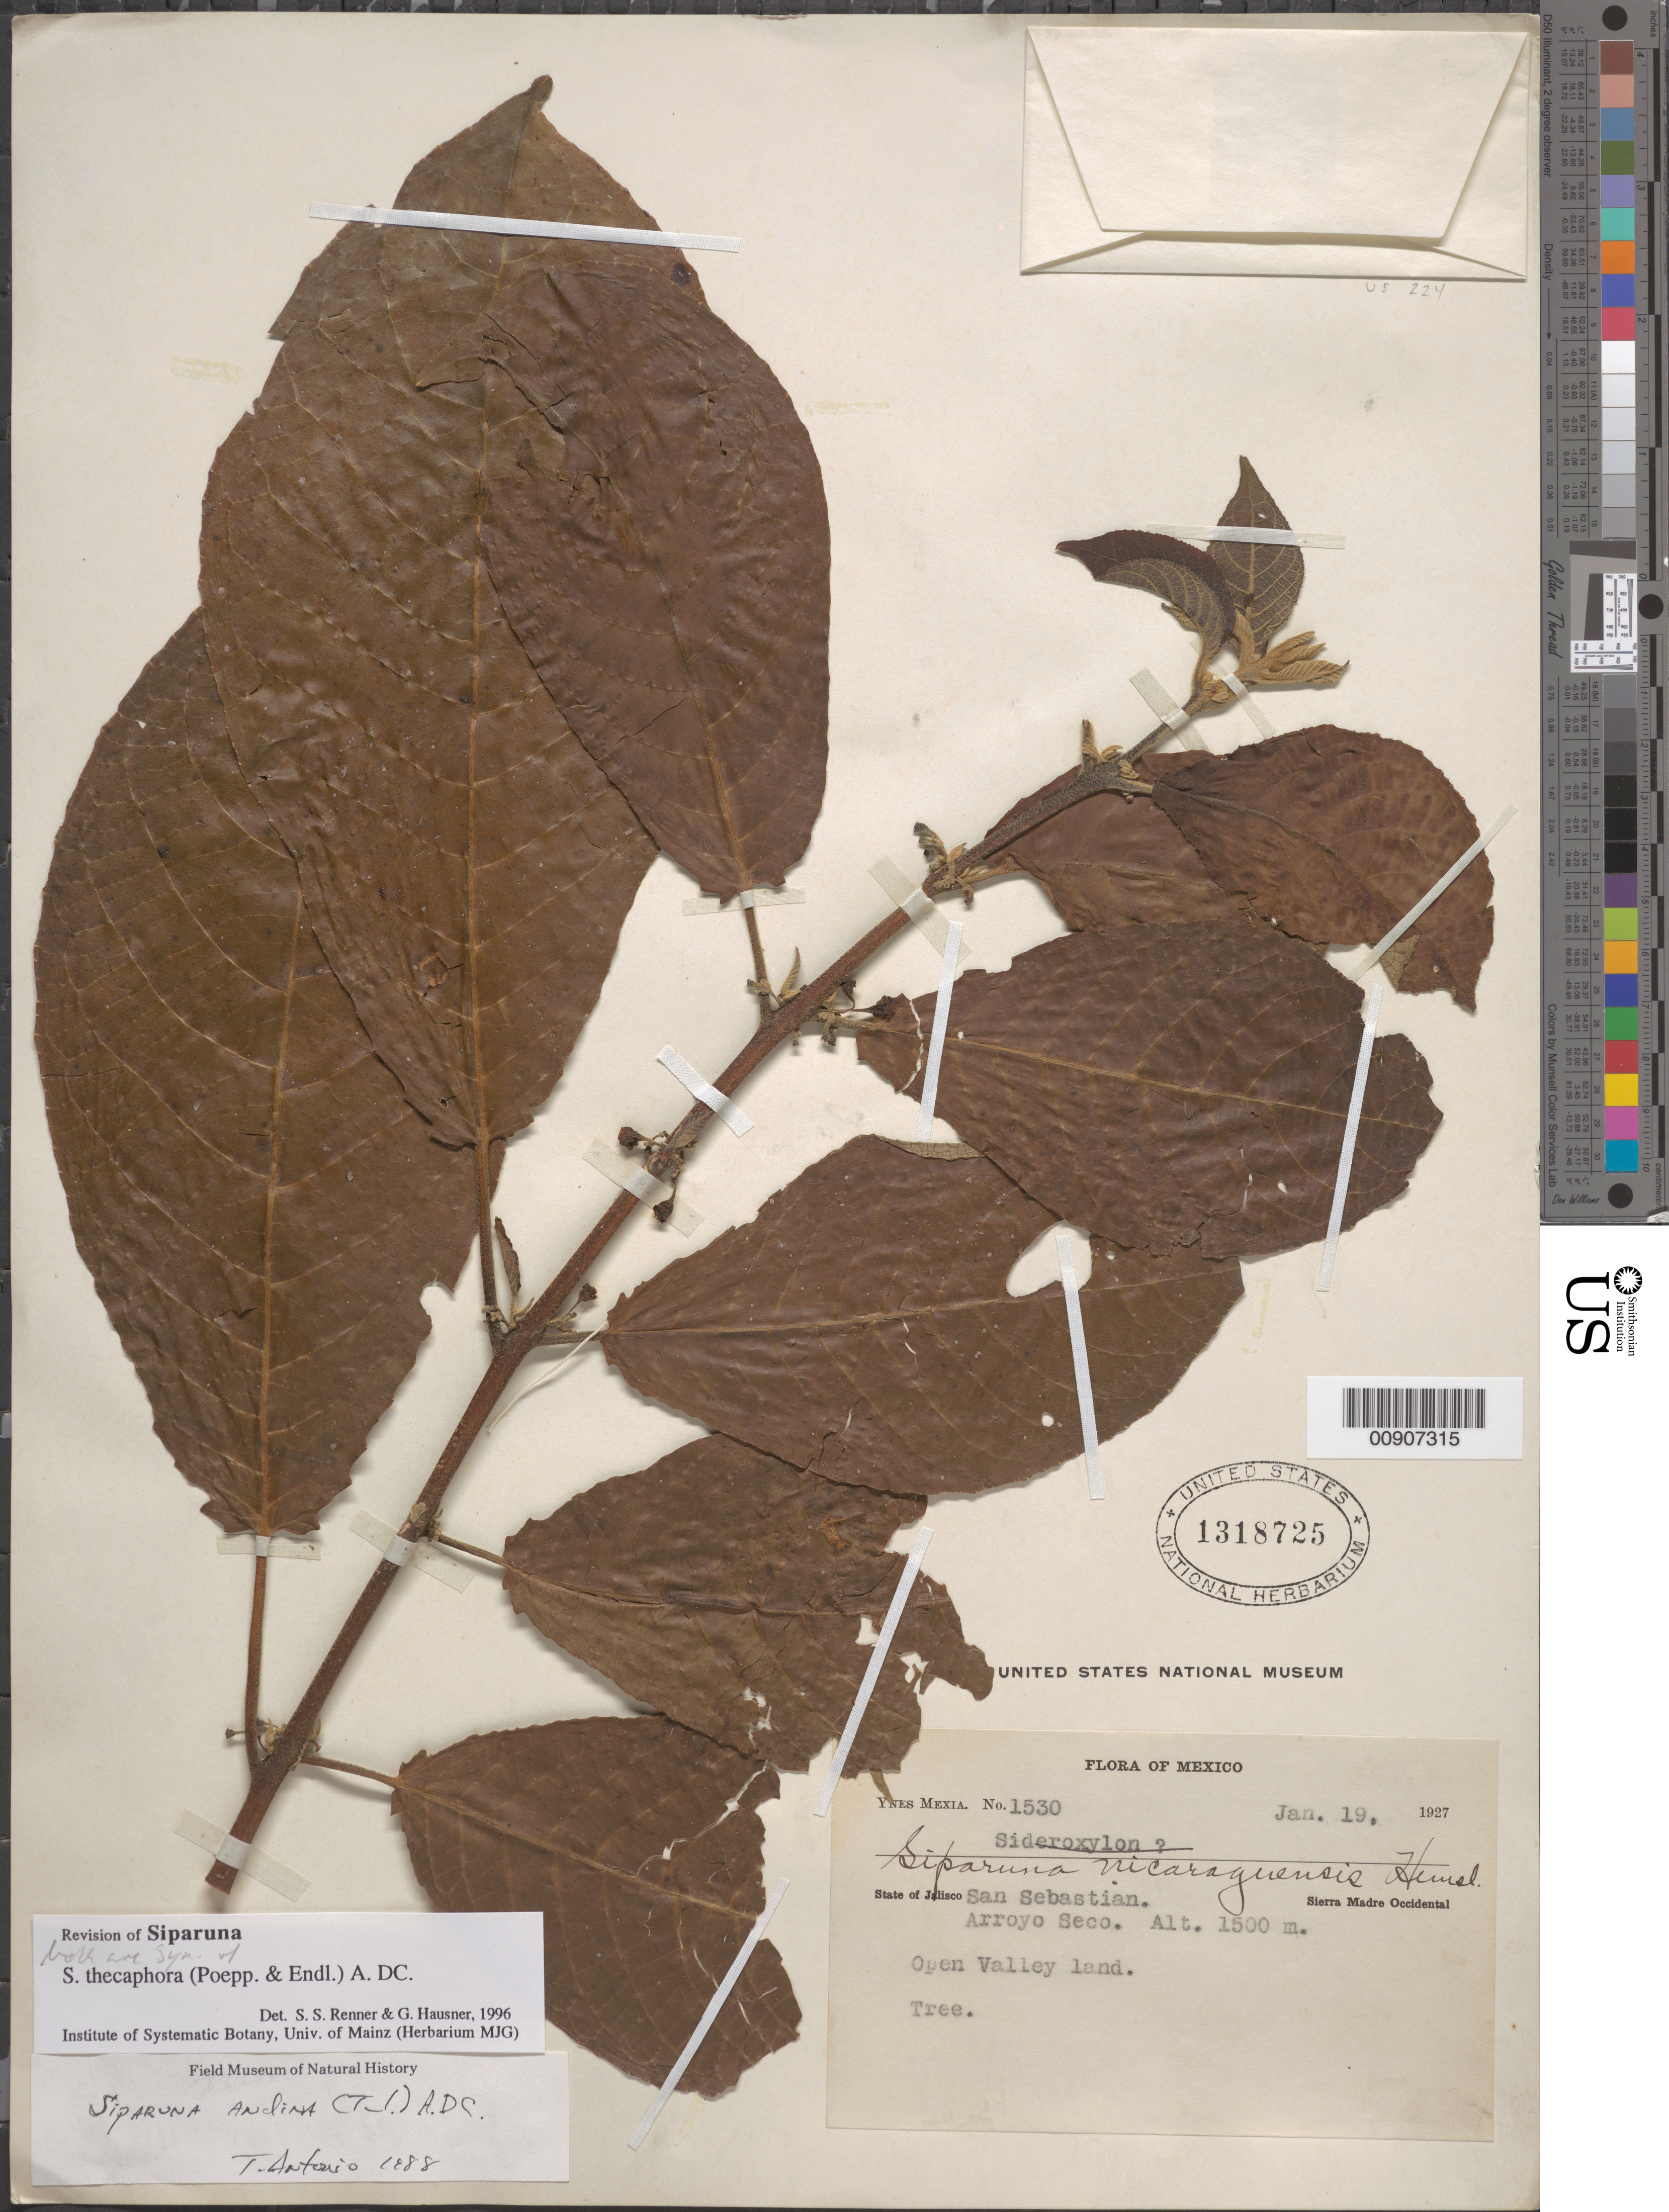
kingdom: Plantae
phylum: Tracheophyta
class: Magnoliopsida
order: Laurales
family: Siparunaceae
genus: Siparuna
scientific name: Siparuna thecaphora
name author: (Poepp. & Endl.) A. DC.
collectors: Y. Mexia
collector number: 1530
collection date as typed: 19 Jan 1927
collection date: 1927-01-19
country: Mexico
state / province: Jalisco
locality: State of Jalisco. San Sebastian. Arroyo Seco. Sierra Madre Occidental.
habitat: Open valley land.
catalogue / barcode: US 1318725